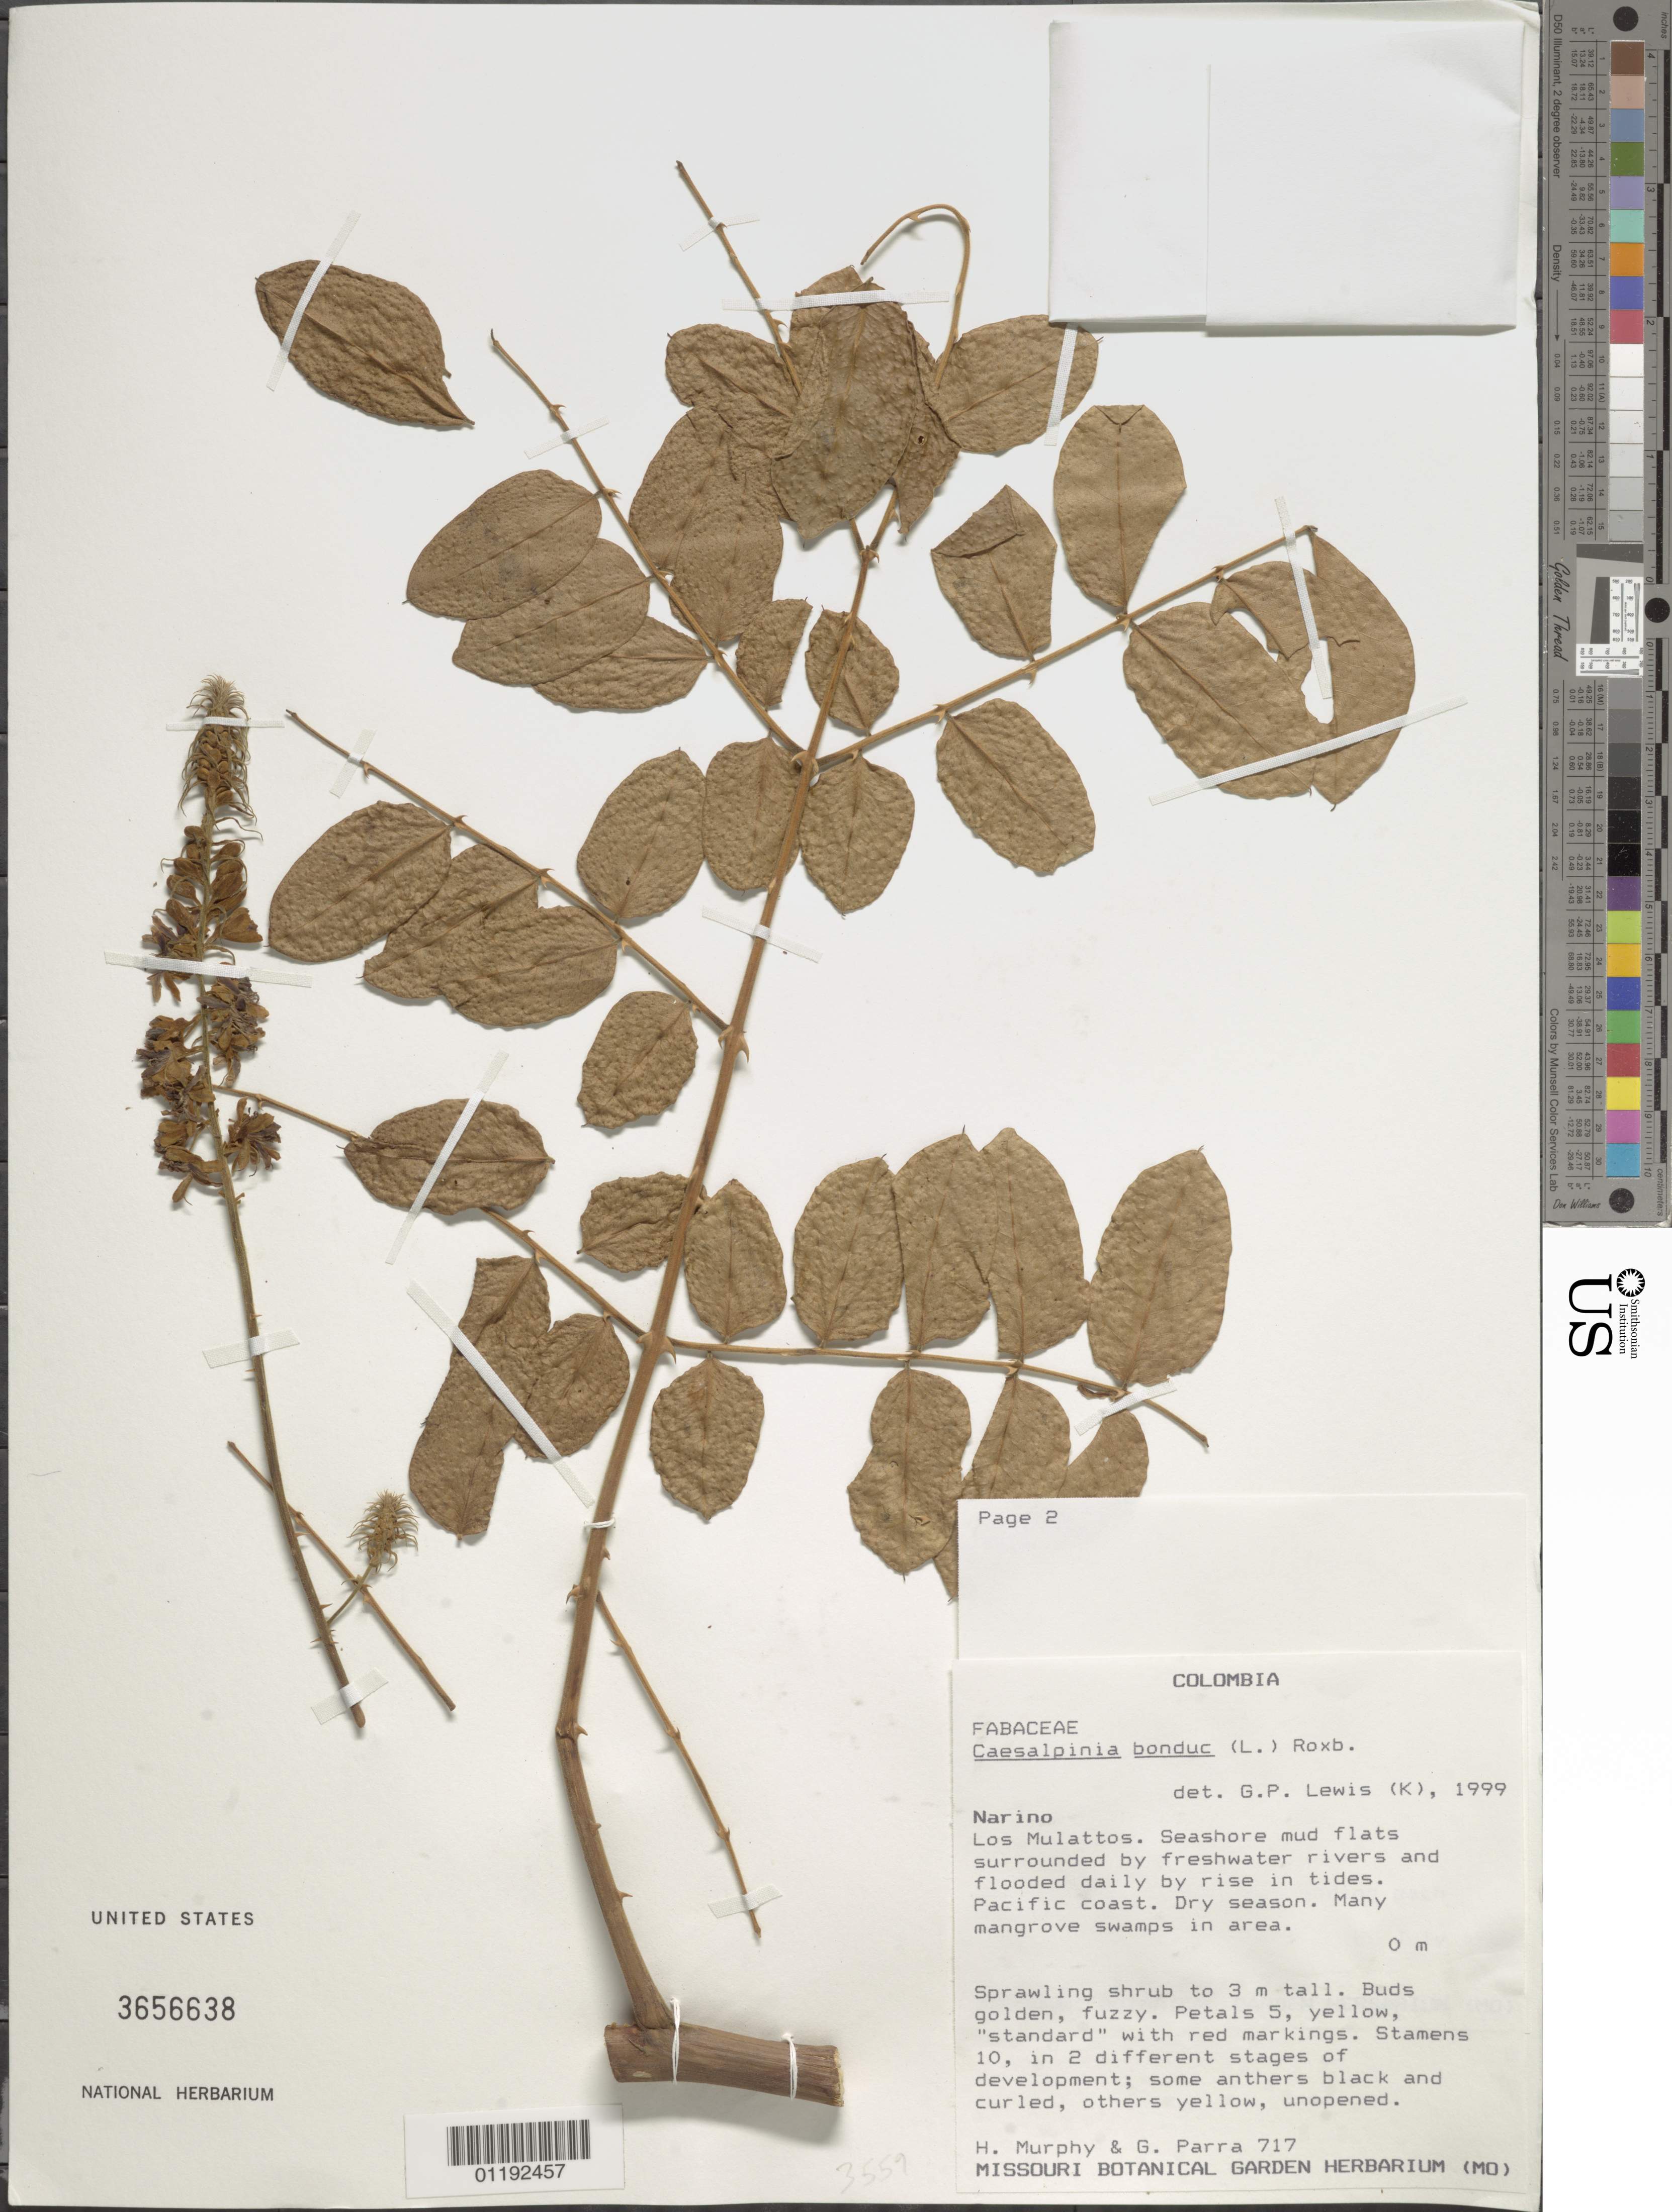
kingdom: Plantae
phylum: Tracheophyta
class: Magnoliopsida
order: Fabales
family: Fabaceae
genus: Guilandina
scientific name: Guilandina bonduc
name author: L.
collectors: H. Murphy & E. Parra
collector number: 717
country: Colombia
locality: Los Mulattos.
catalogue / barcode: US 3656638